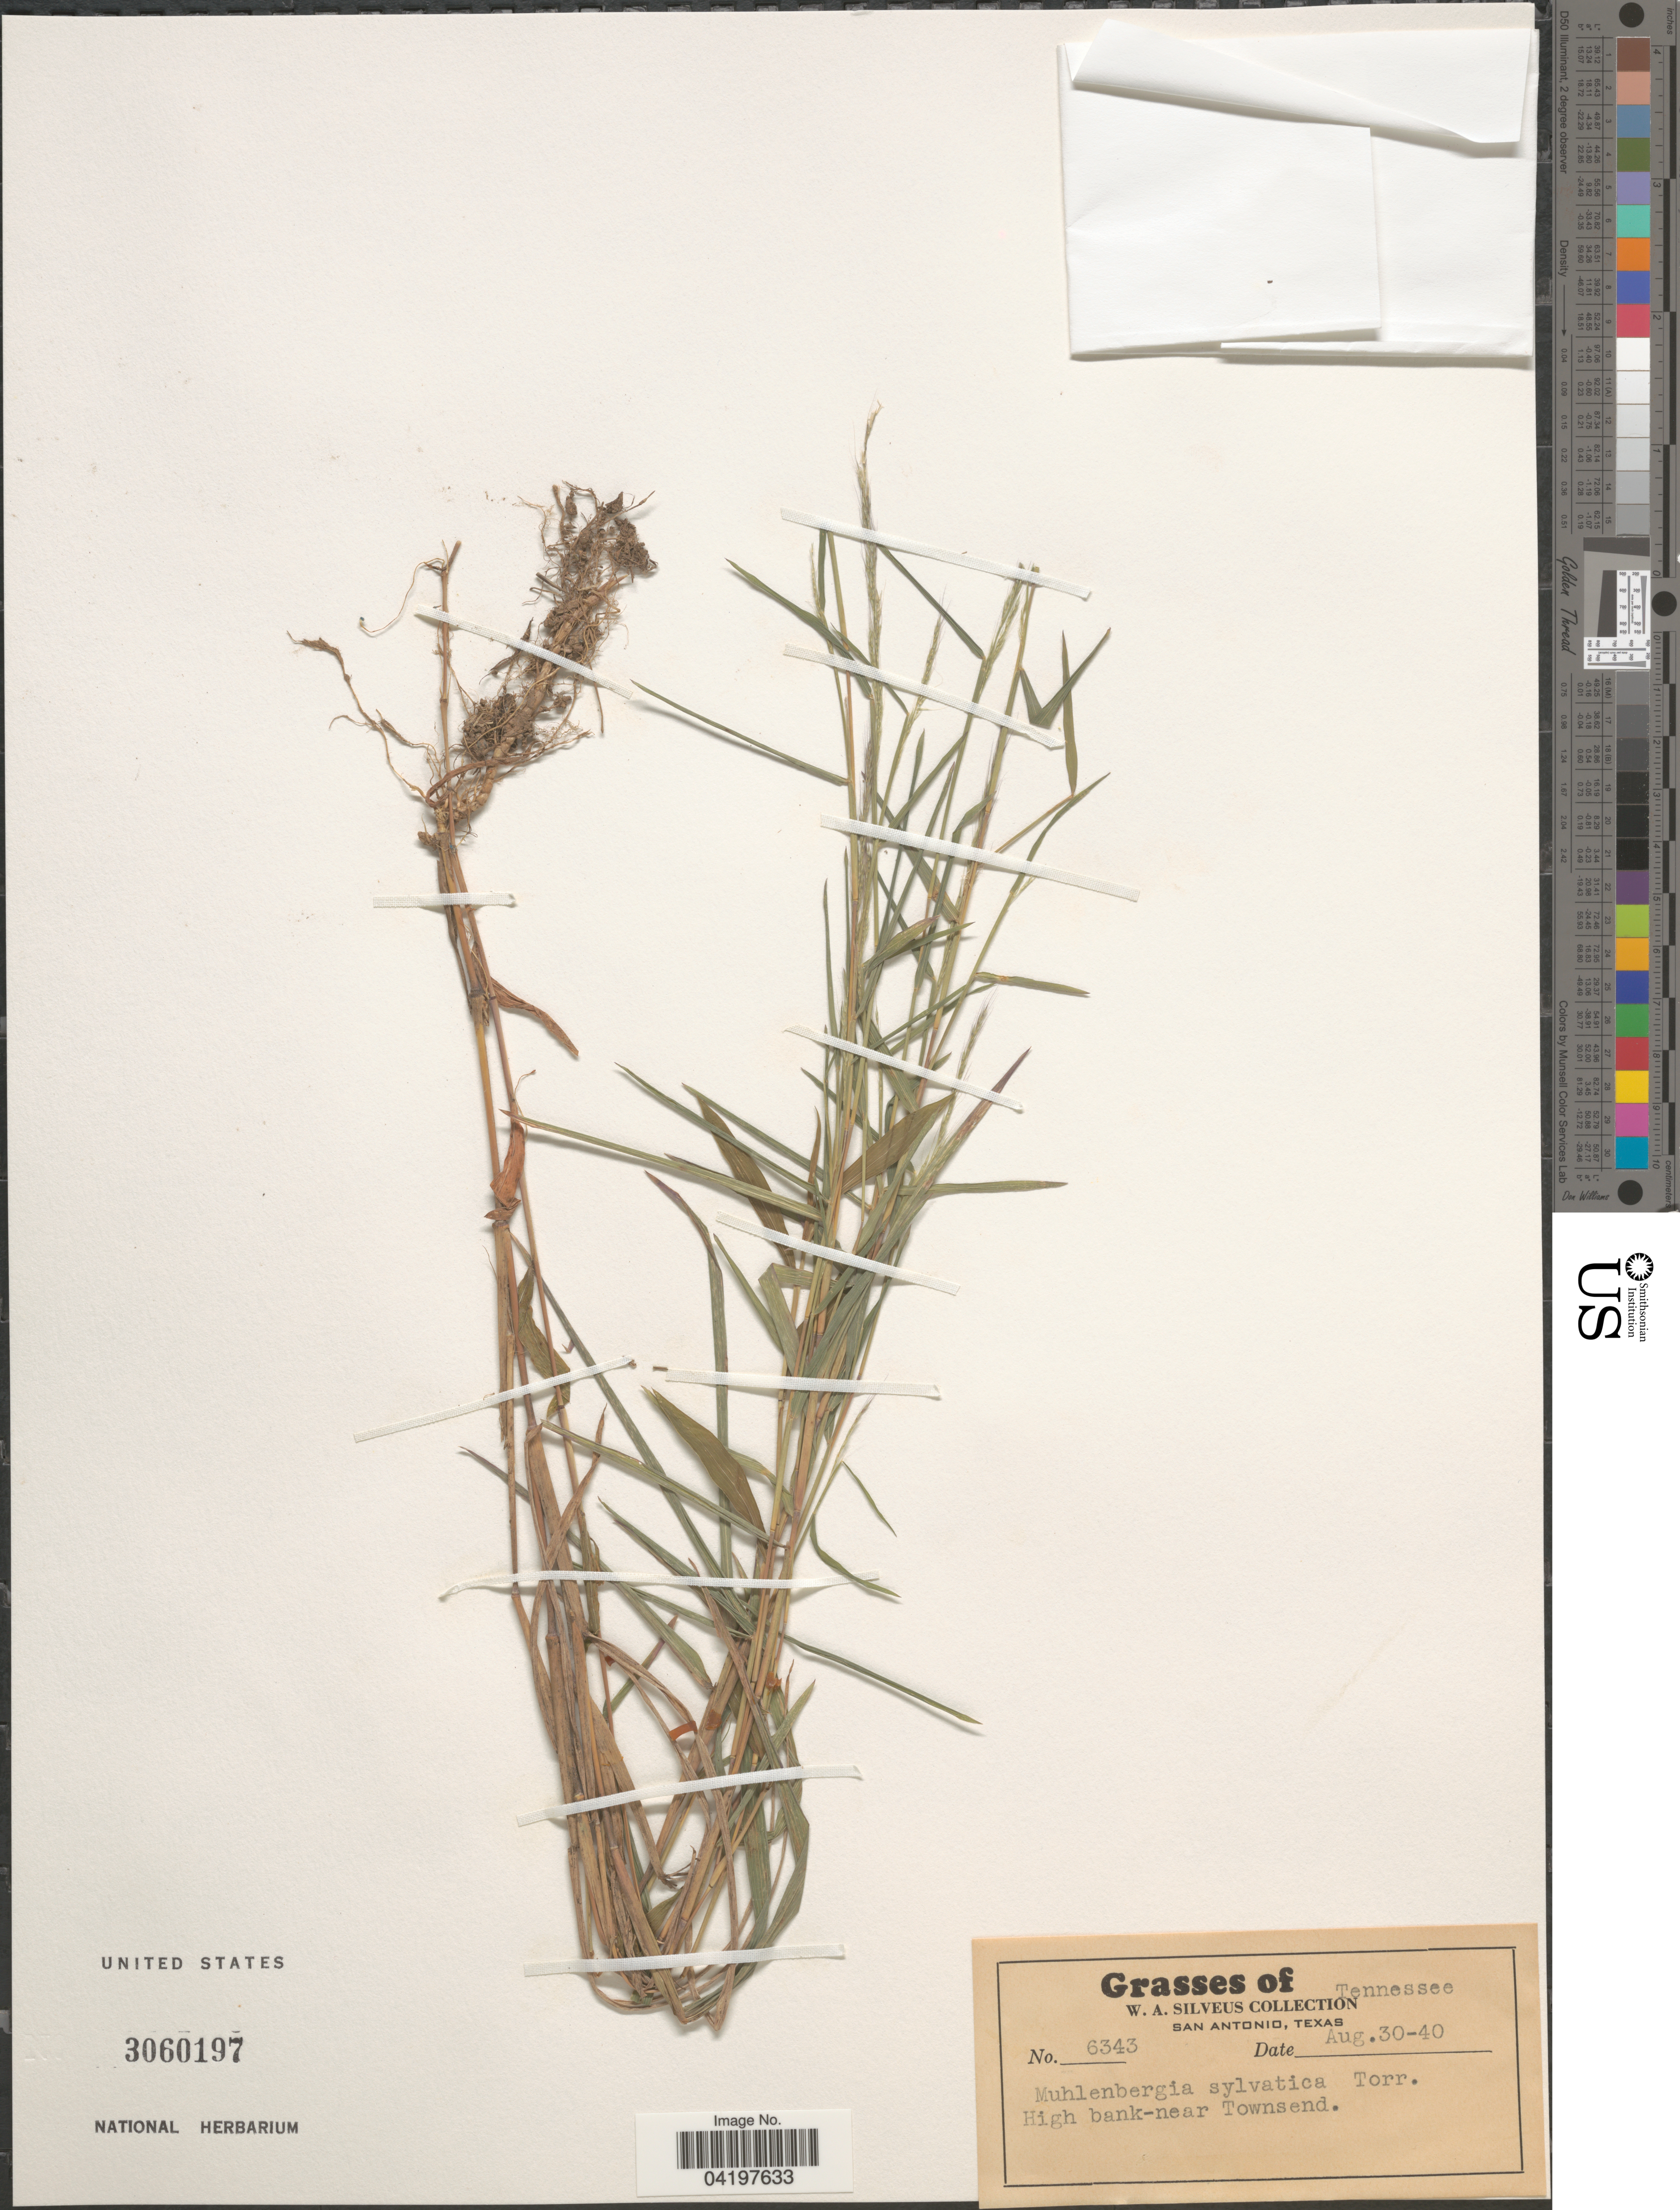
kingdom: Plantae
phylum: Tracheophyta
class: Liliopsida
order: Poales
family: Poaceae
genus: Muhlenbergia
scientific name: Muhlenbergia sylvatica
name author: (Torr.) Torr. ex A. Gray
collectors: W. Silveus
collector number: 6343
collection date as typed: Transcribed d/m/y: 30/8/40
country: United States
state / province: Tennessee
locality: High bank-near Townsend.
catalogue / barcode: US 3060197